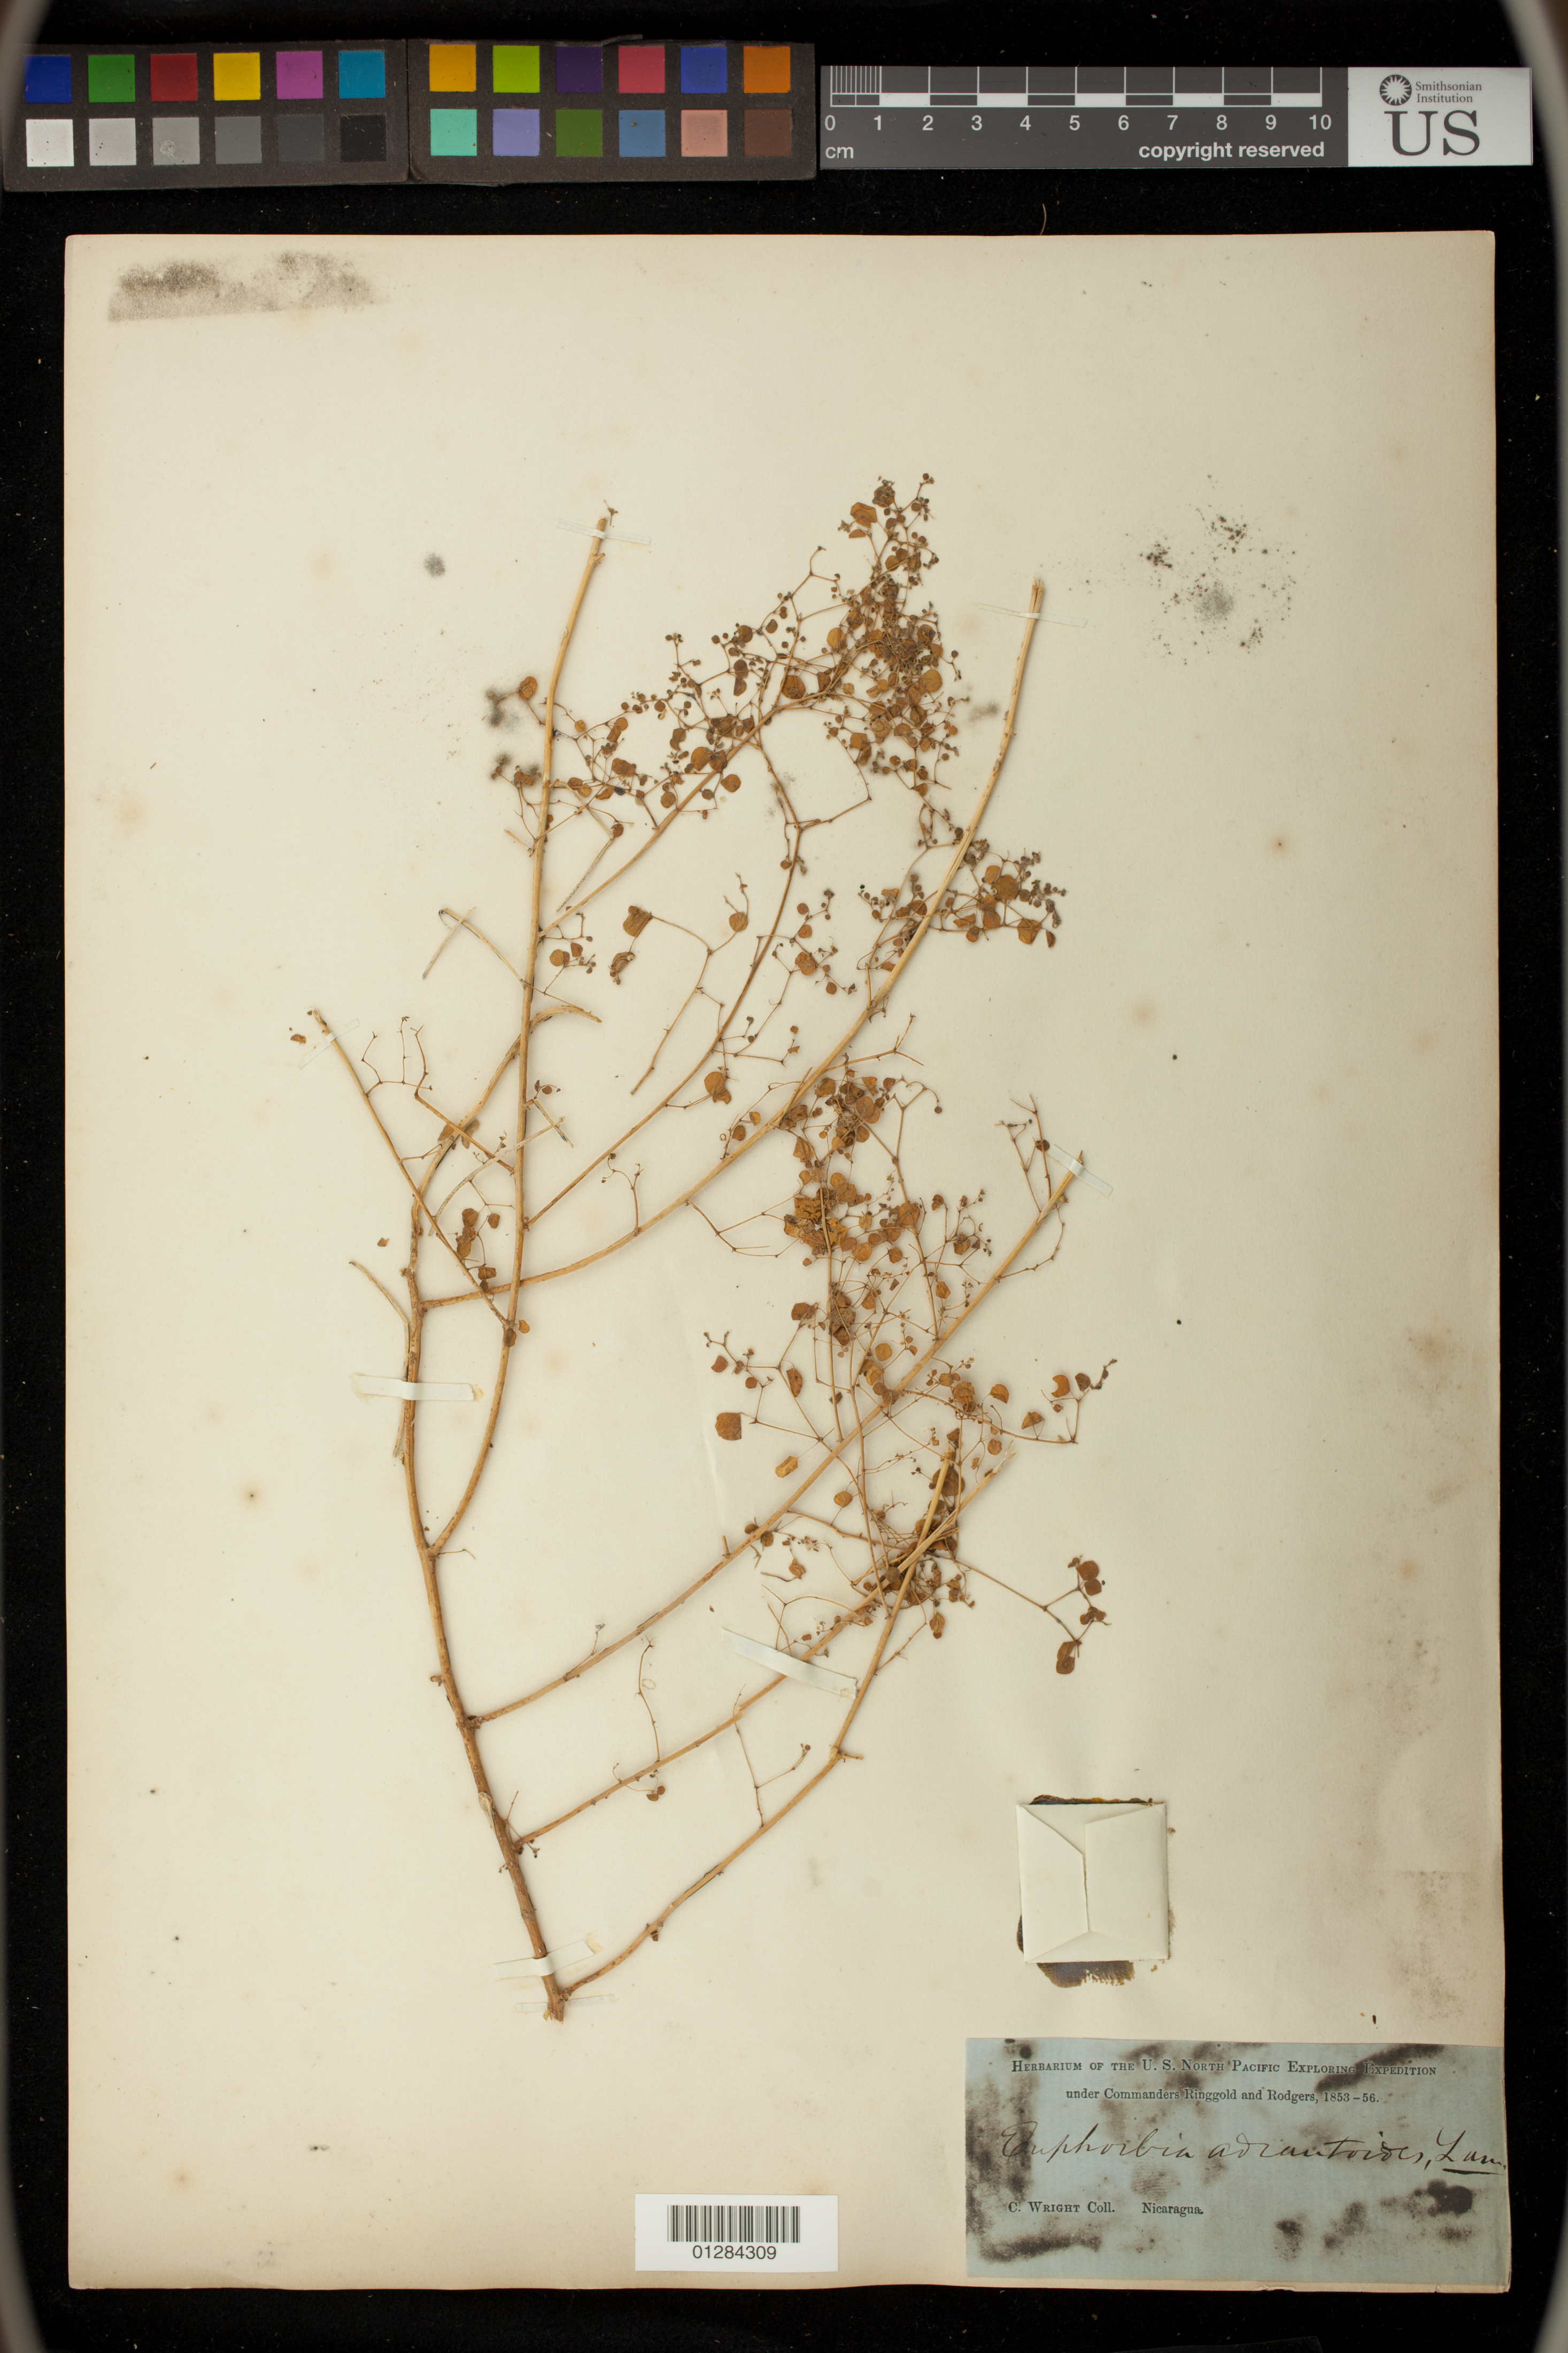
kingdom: Plantae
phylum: Tracheophyta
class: Magnoliopsida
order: Malpighiales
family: Euphorbiaceae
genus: Euphorbia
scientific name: Euphorbia ocymoidea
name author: L.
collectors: C. Wright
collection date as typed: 1856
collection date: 1856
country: Nicaragua